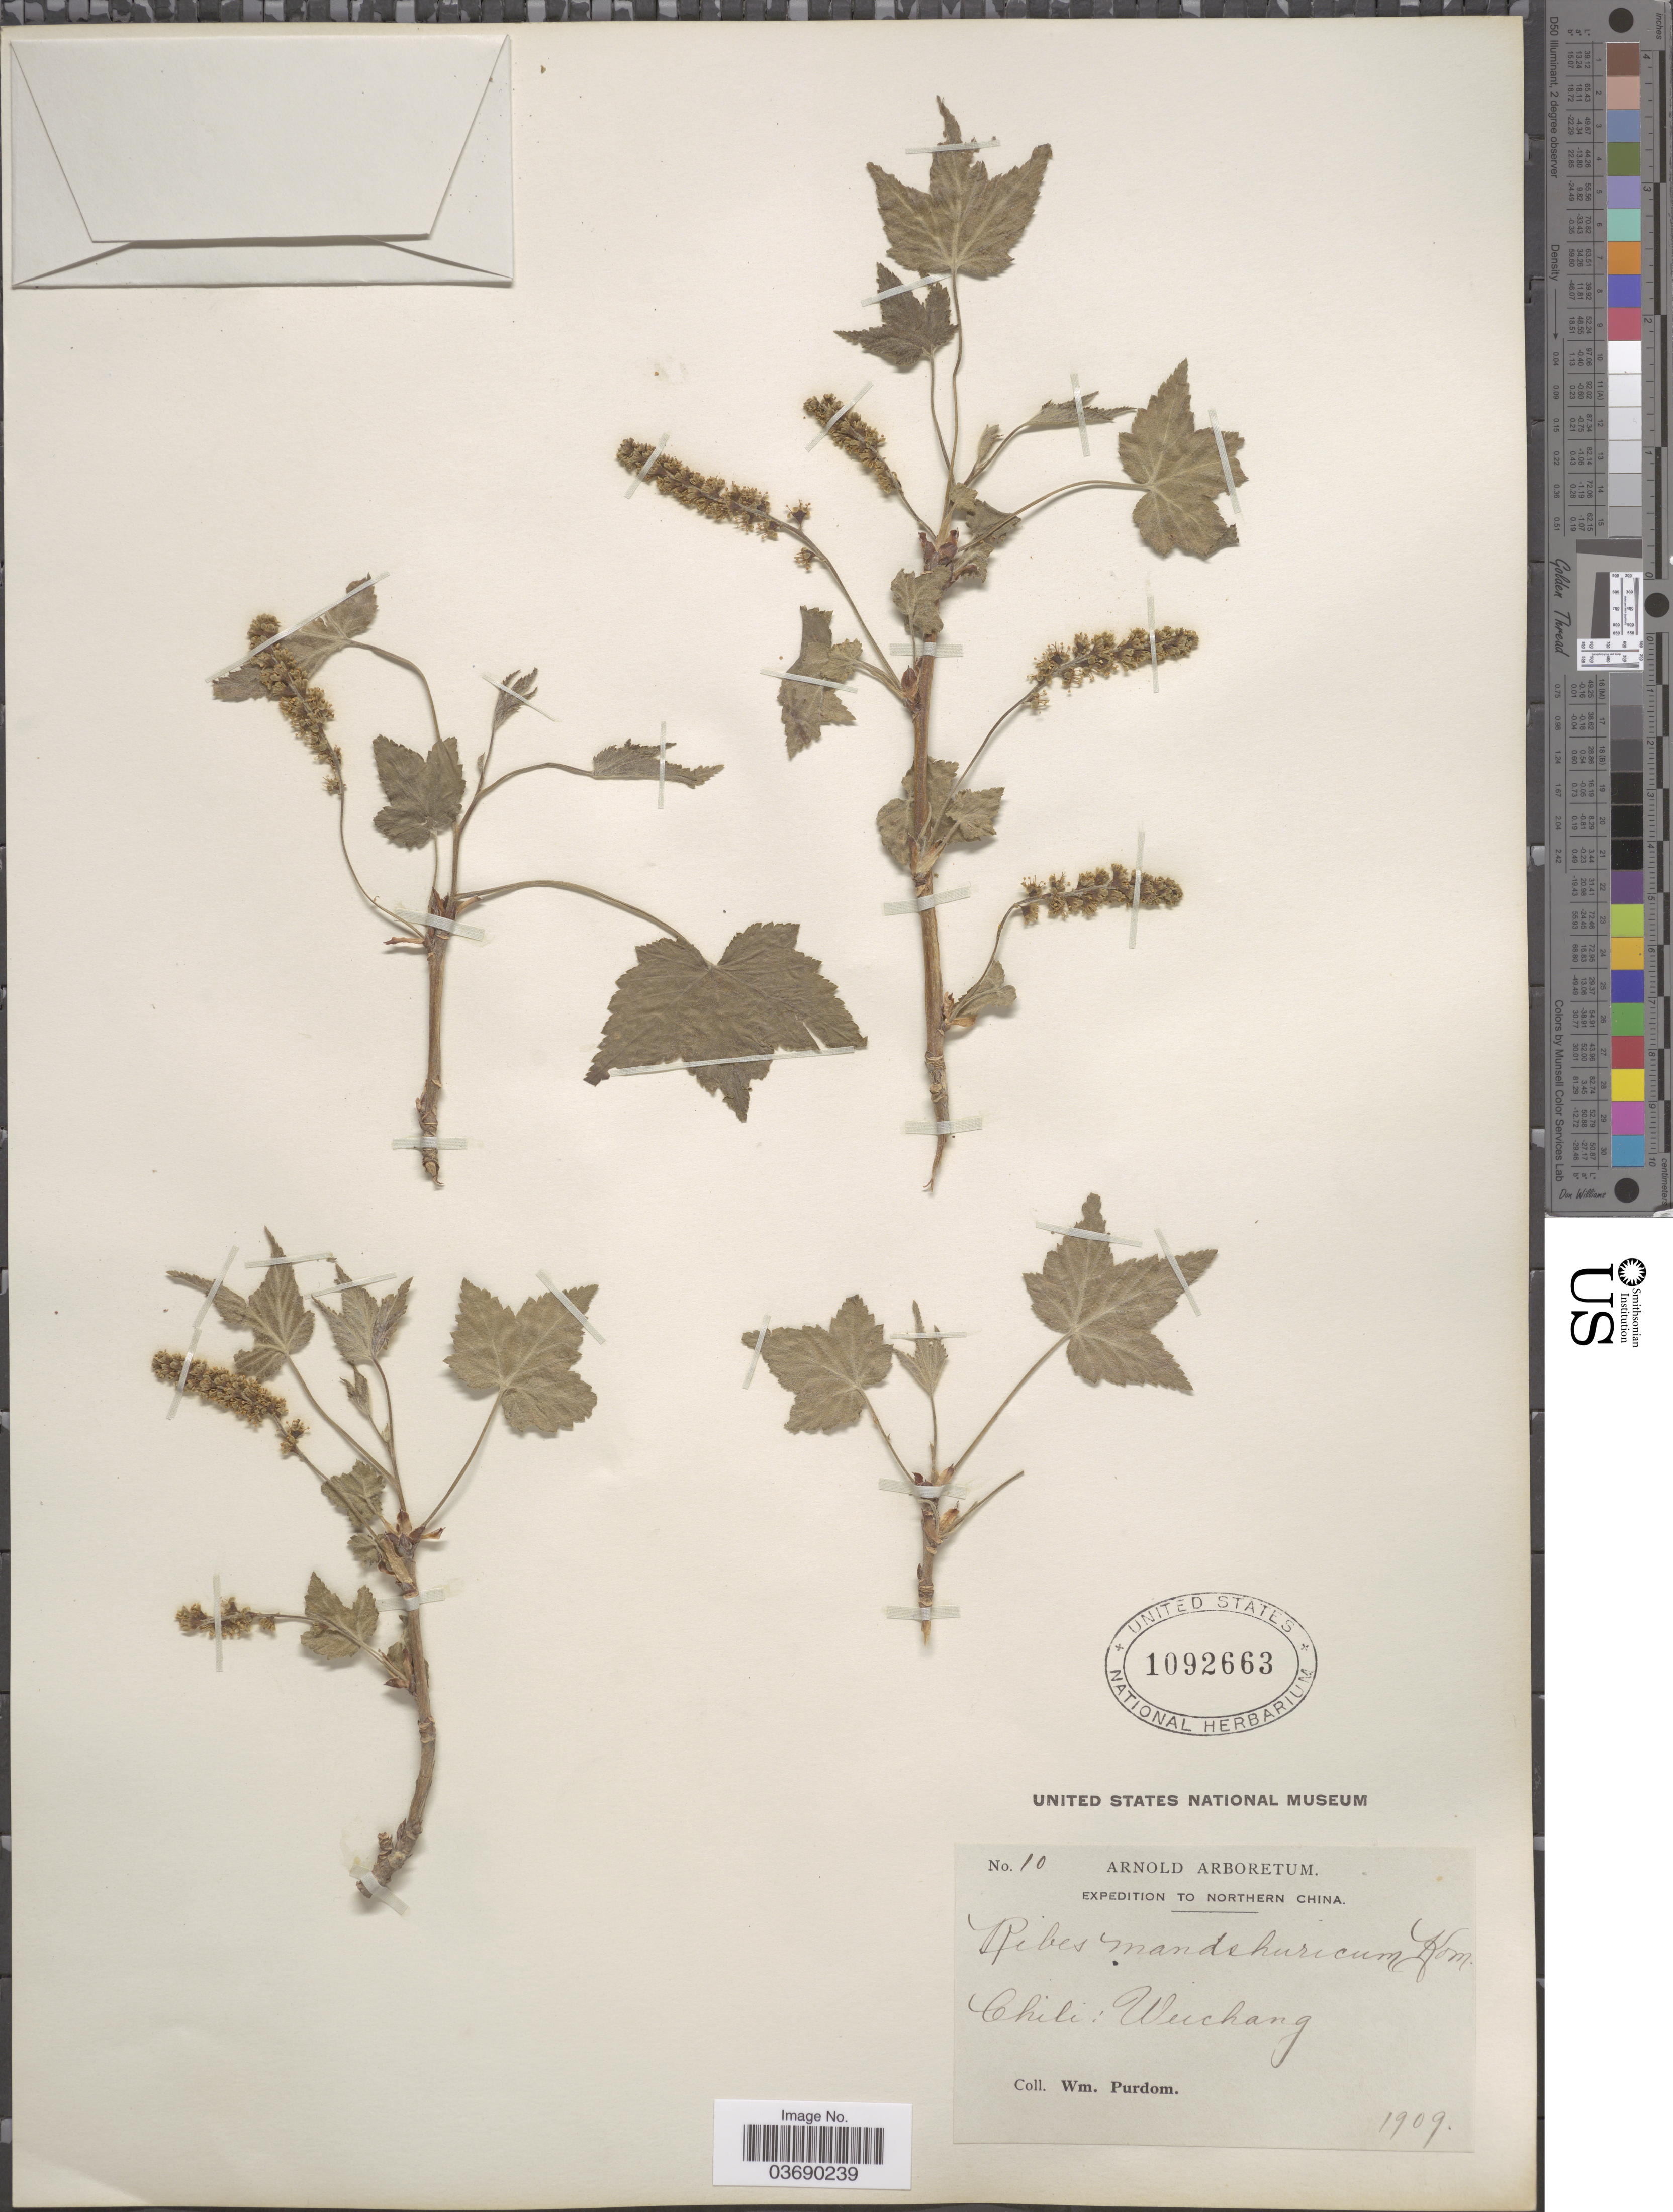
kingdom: Plantae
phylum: Tracheophyta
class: Magnoliopsida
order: Saxifragales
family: Grossulariaceae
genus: Ribes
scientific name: Ribes manshuricum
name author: Kom.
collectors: W. Purdom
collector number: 10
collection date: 1909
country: China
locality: Northern China. Chili: Weichang.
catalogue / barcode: US 1092663